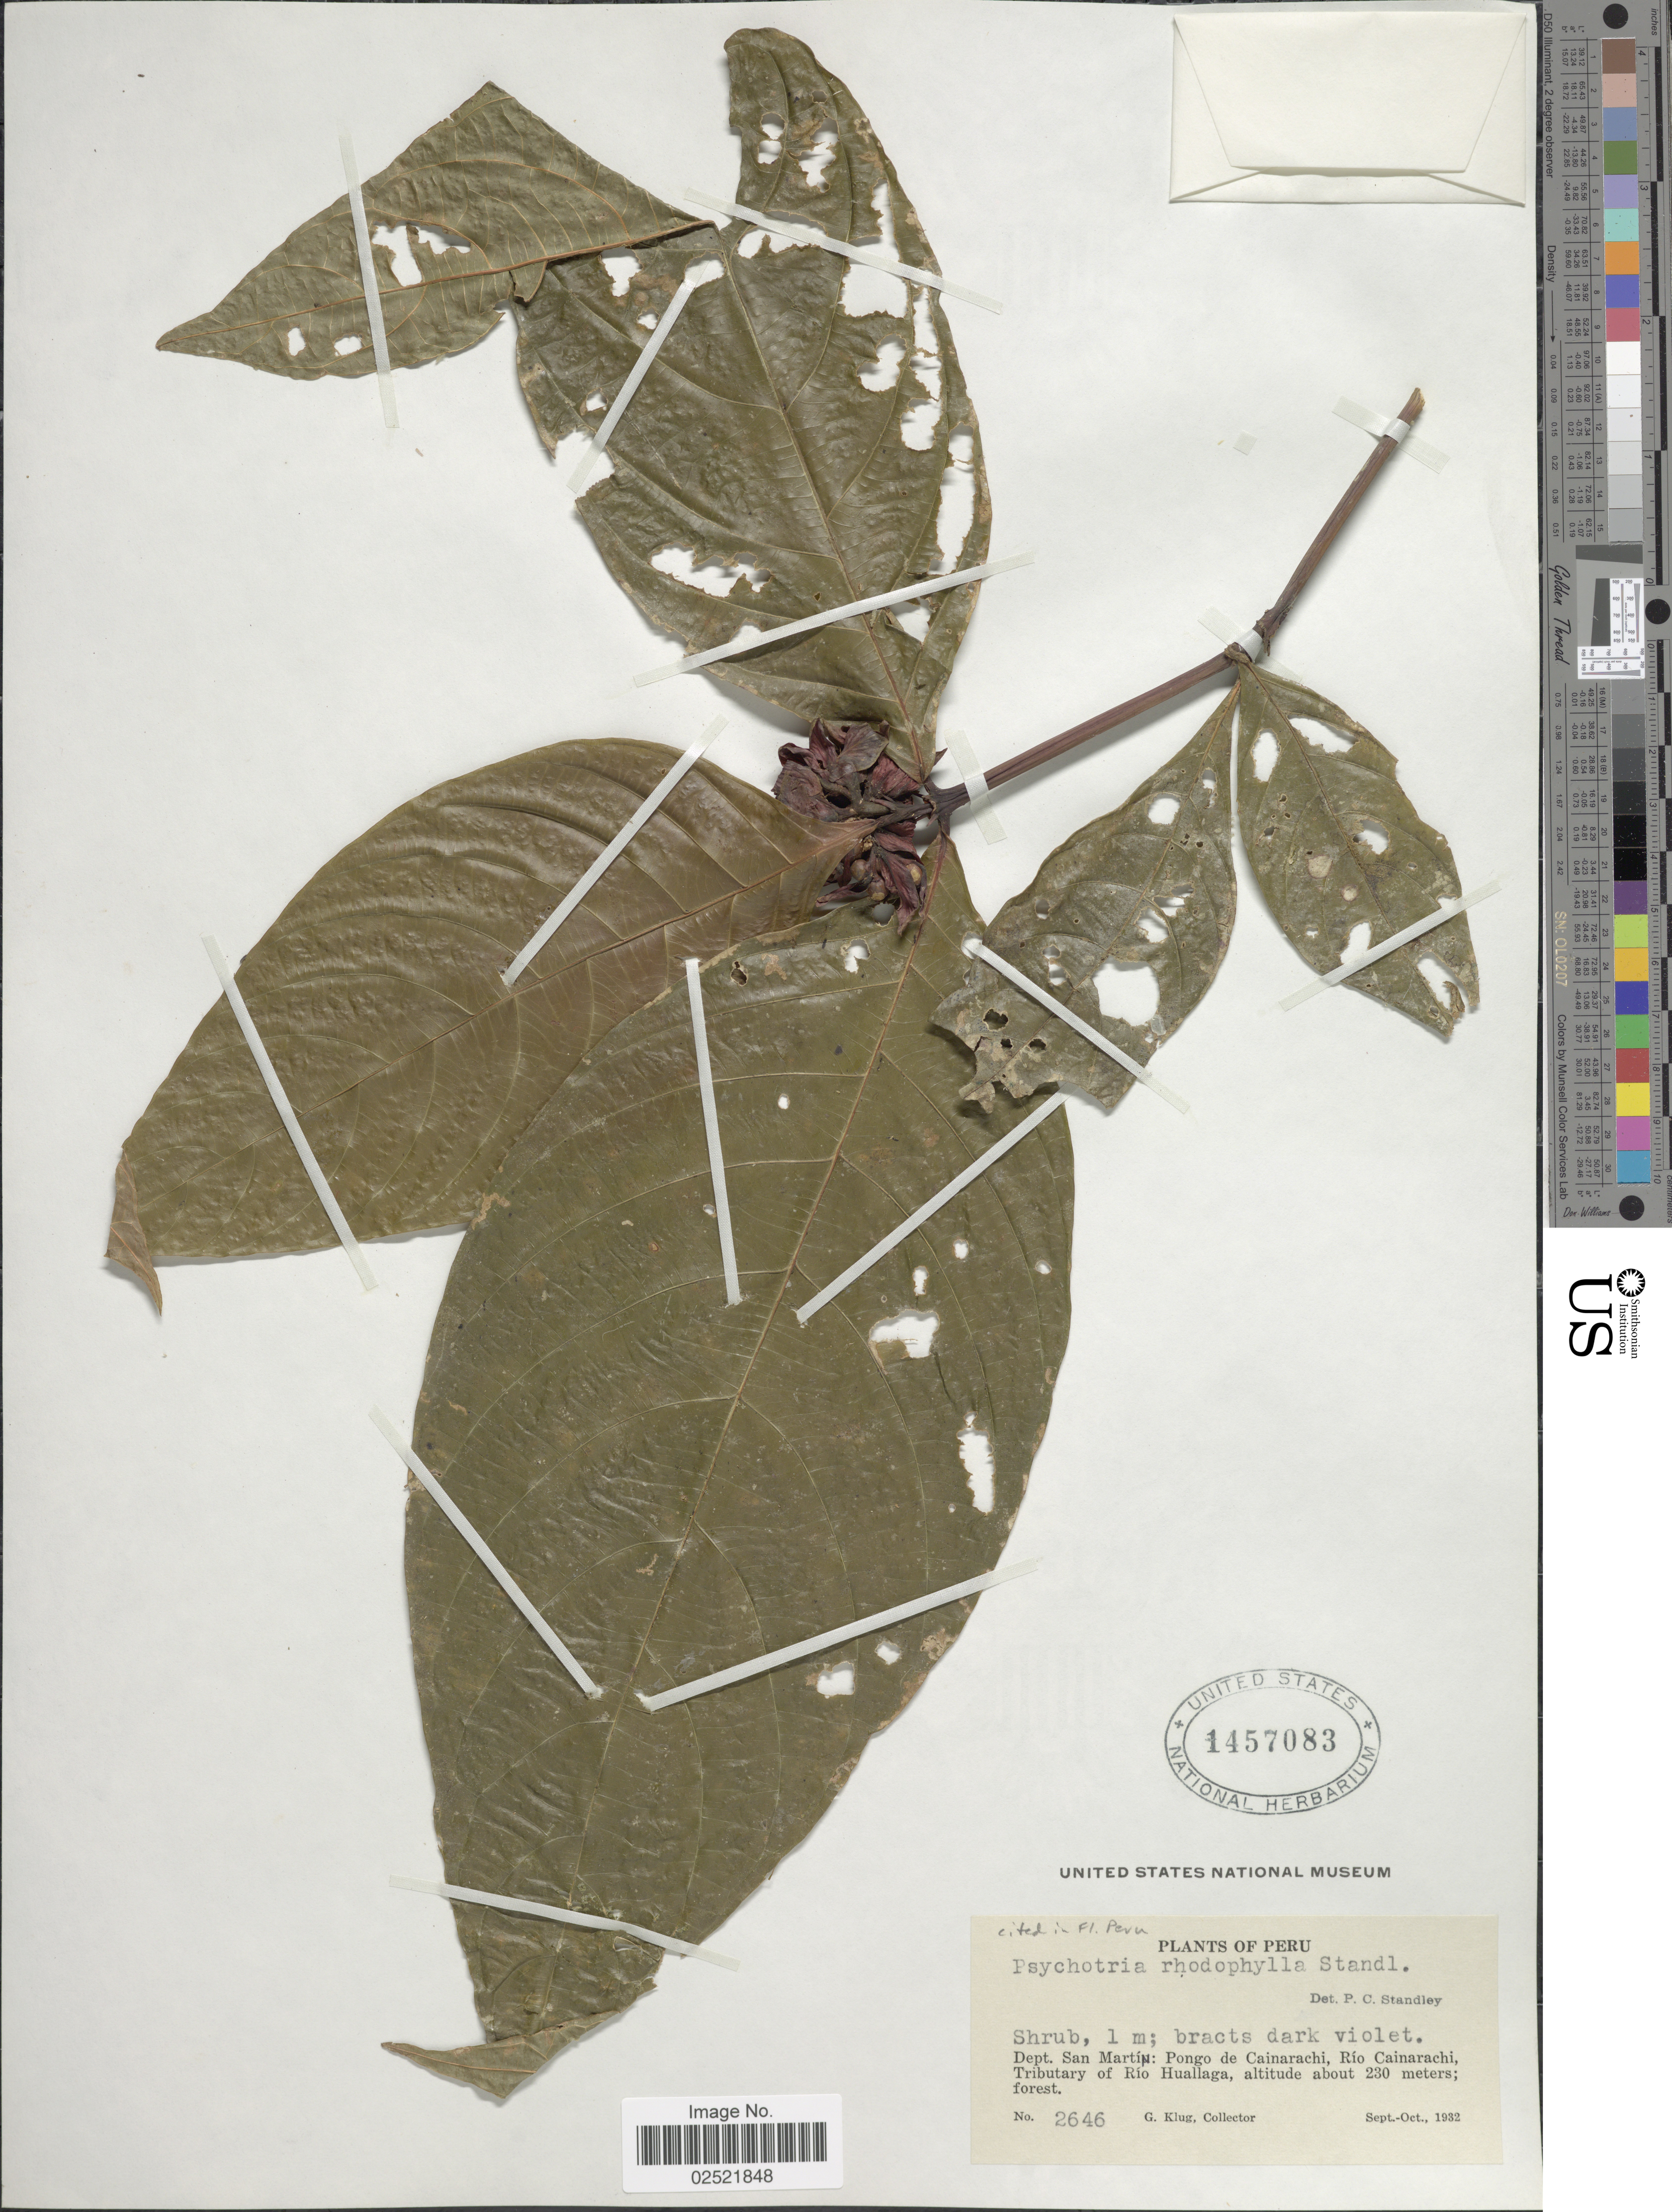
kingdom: Plantae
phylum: Tracheophyta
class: Magnoliopsida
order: Gentianales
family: Rubiaceae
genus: Psychotria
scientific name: Psychotria rhodophylla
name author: Standl.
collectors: G. Klug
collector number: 2646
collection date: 1932-09/1932-10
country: Peru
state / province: San Martín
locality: Pongo de Cainarachi, Rio Cainarachi, Tributary of Rio Huallaga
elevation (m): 230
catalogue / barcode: US 1457083